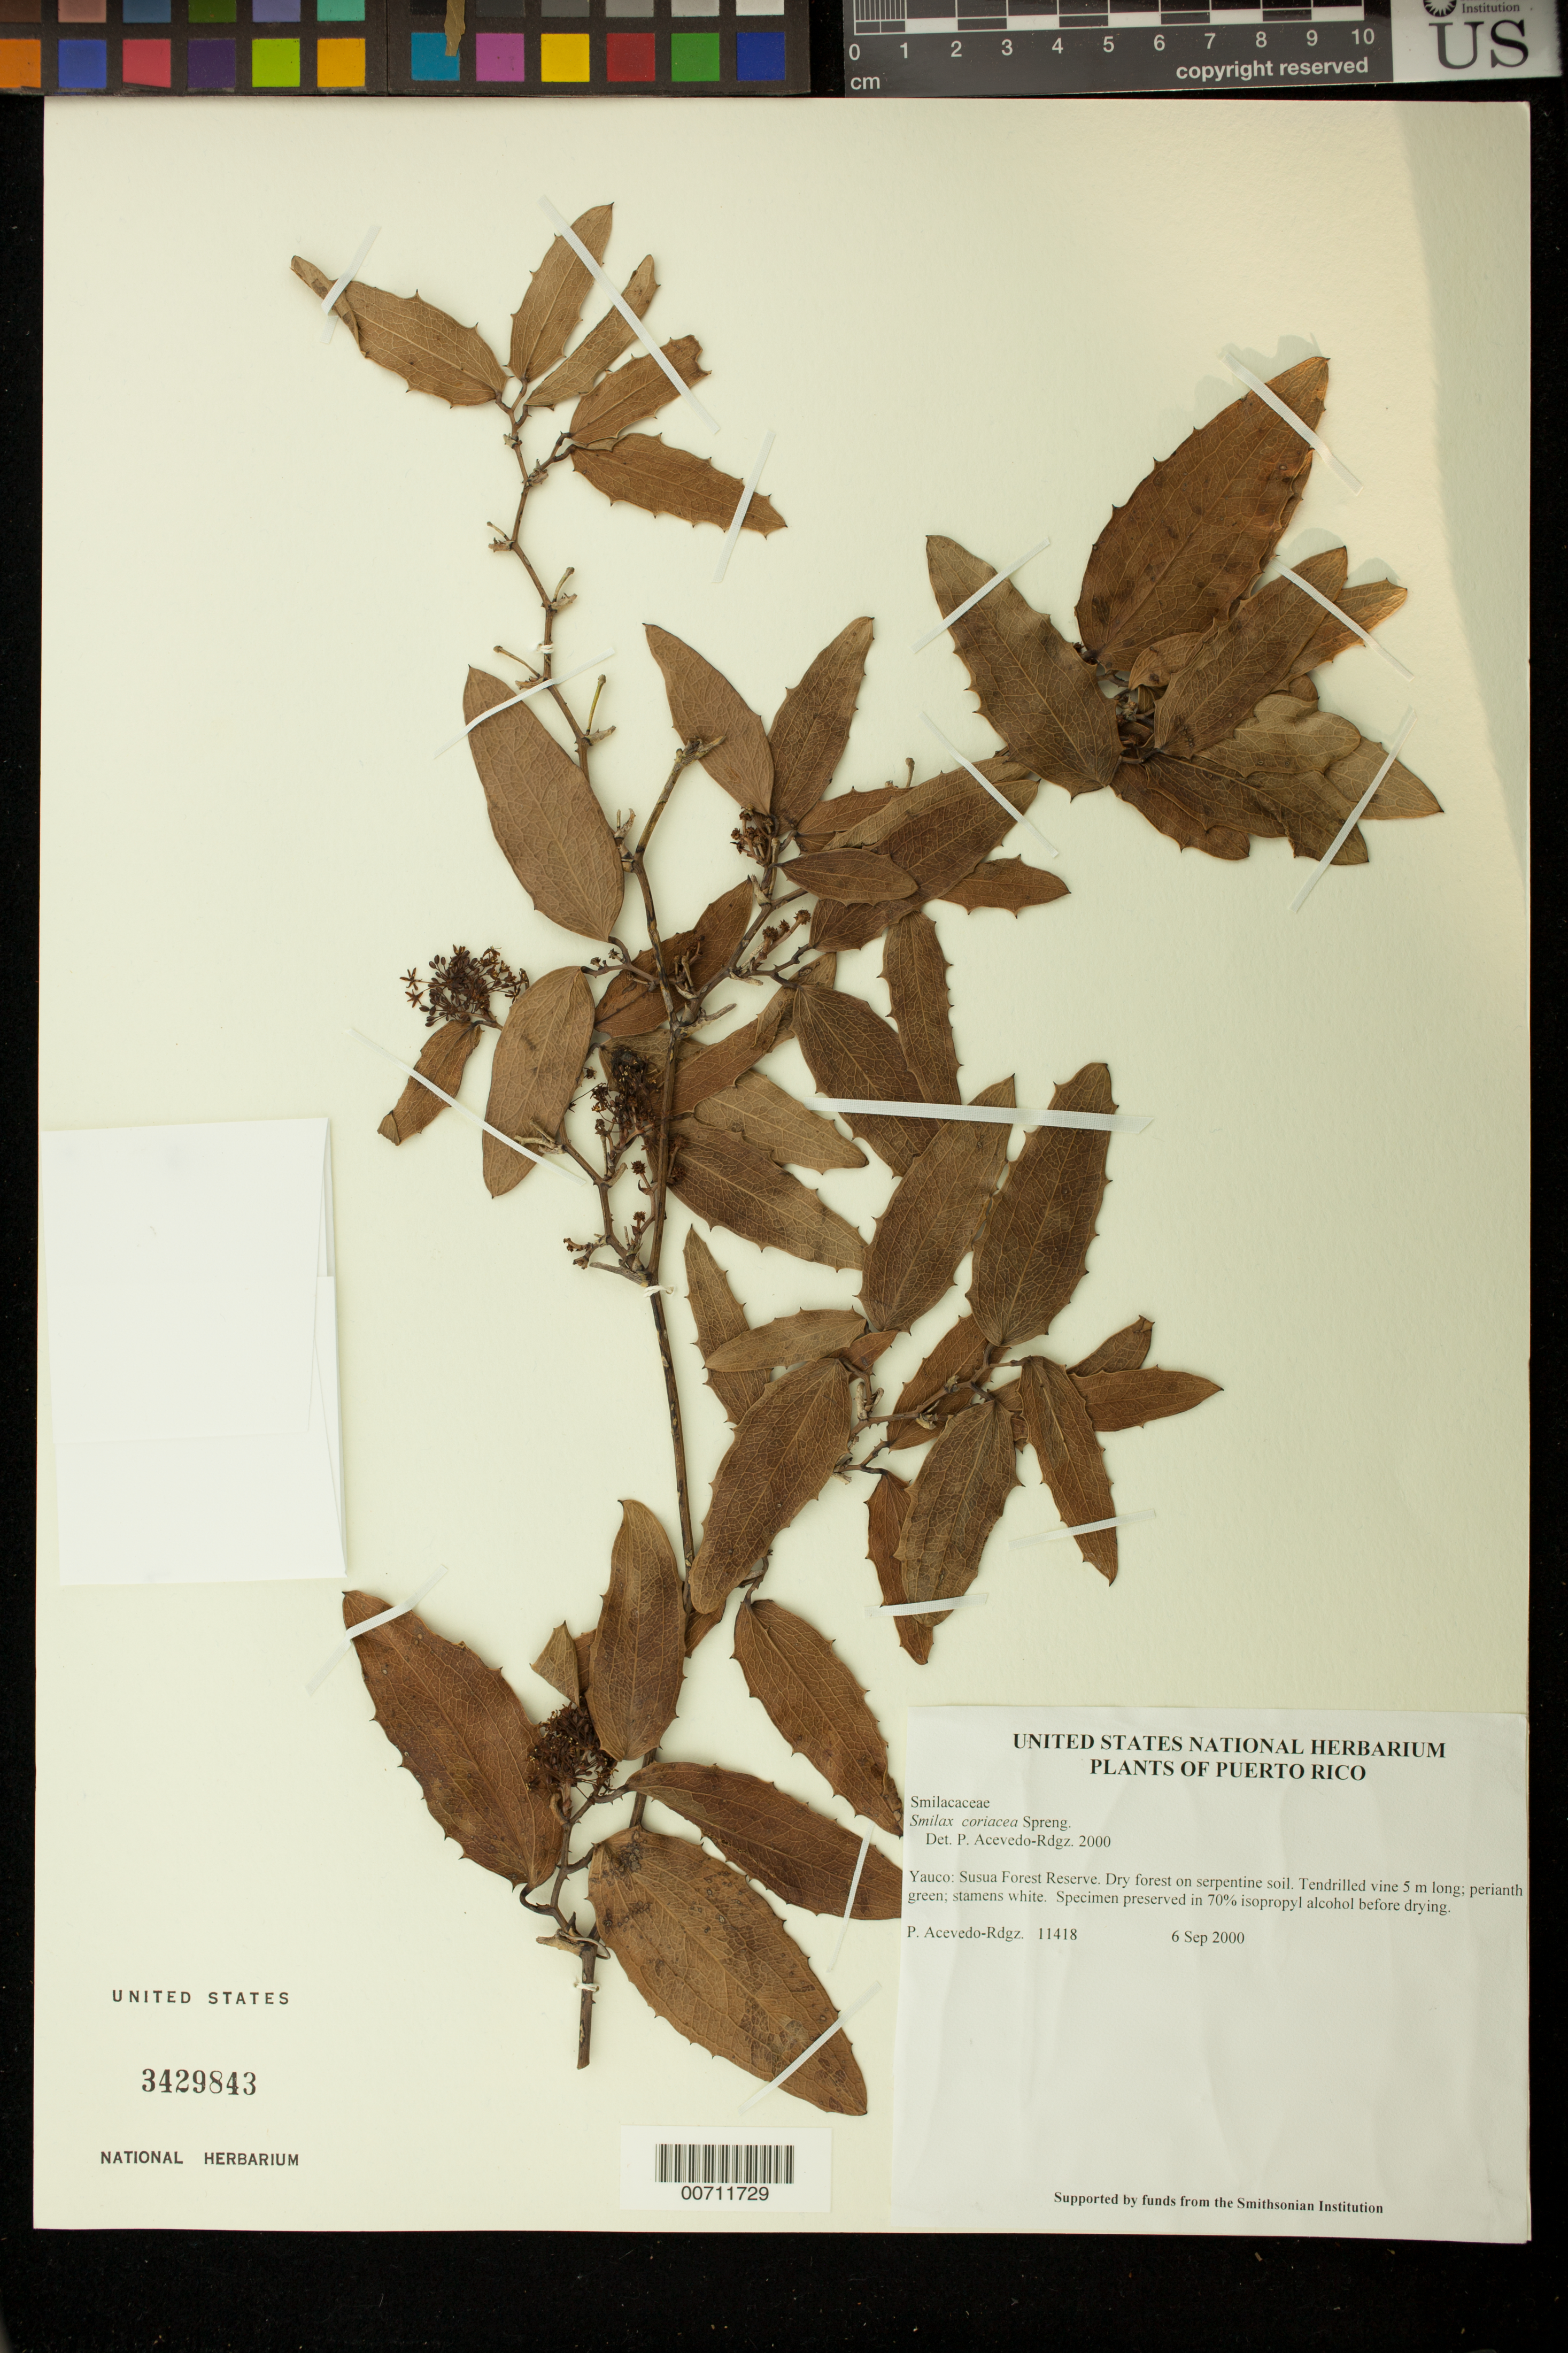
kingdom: Plantae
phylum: Tracheophyta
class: Liliopsida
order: Liliales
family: Smilacaceae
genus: Smilax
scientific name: Smilax coriacea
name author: Spreng.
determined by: Acevedo-Rodríguez, P., (BOT), Smithsonian Institution - National Museum of Natural History (UNITED STATES)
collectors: P. Acevedo-Rodr.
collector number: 11418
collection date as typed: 06 Sep 2000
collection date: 2000-09-06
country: Puerto Rico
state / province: Yauco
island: Puerto Rico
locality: Yauco: Susua Forest Reserve.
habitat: Dry forest on serpentine soil.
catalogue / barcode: US 3429843